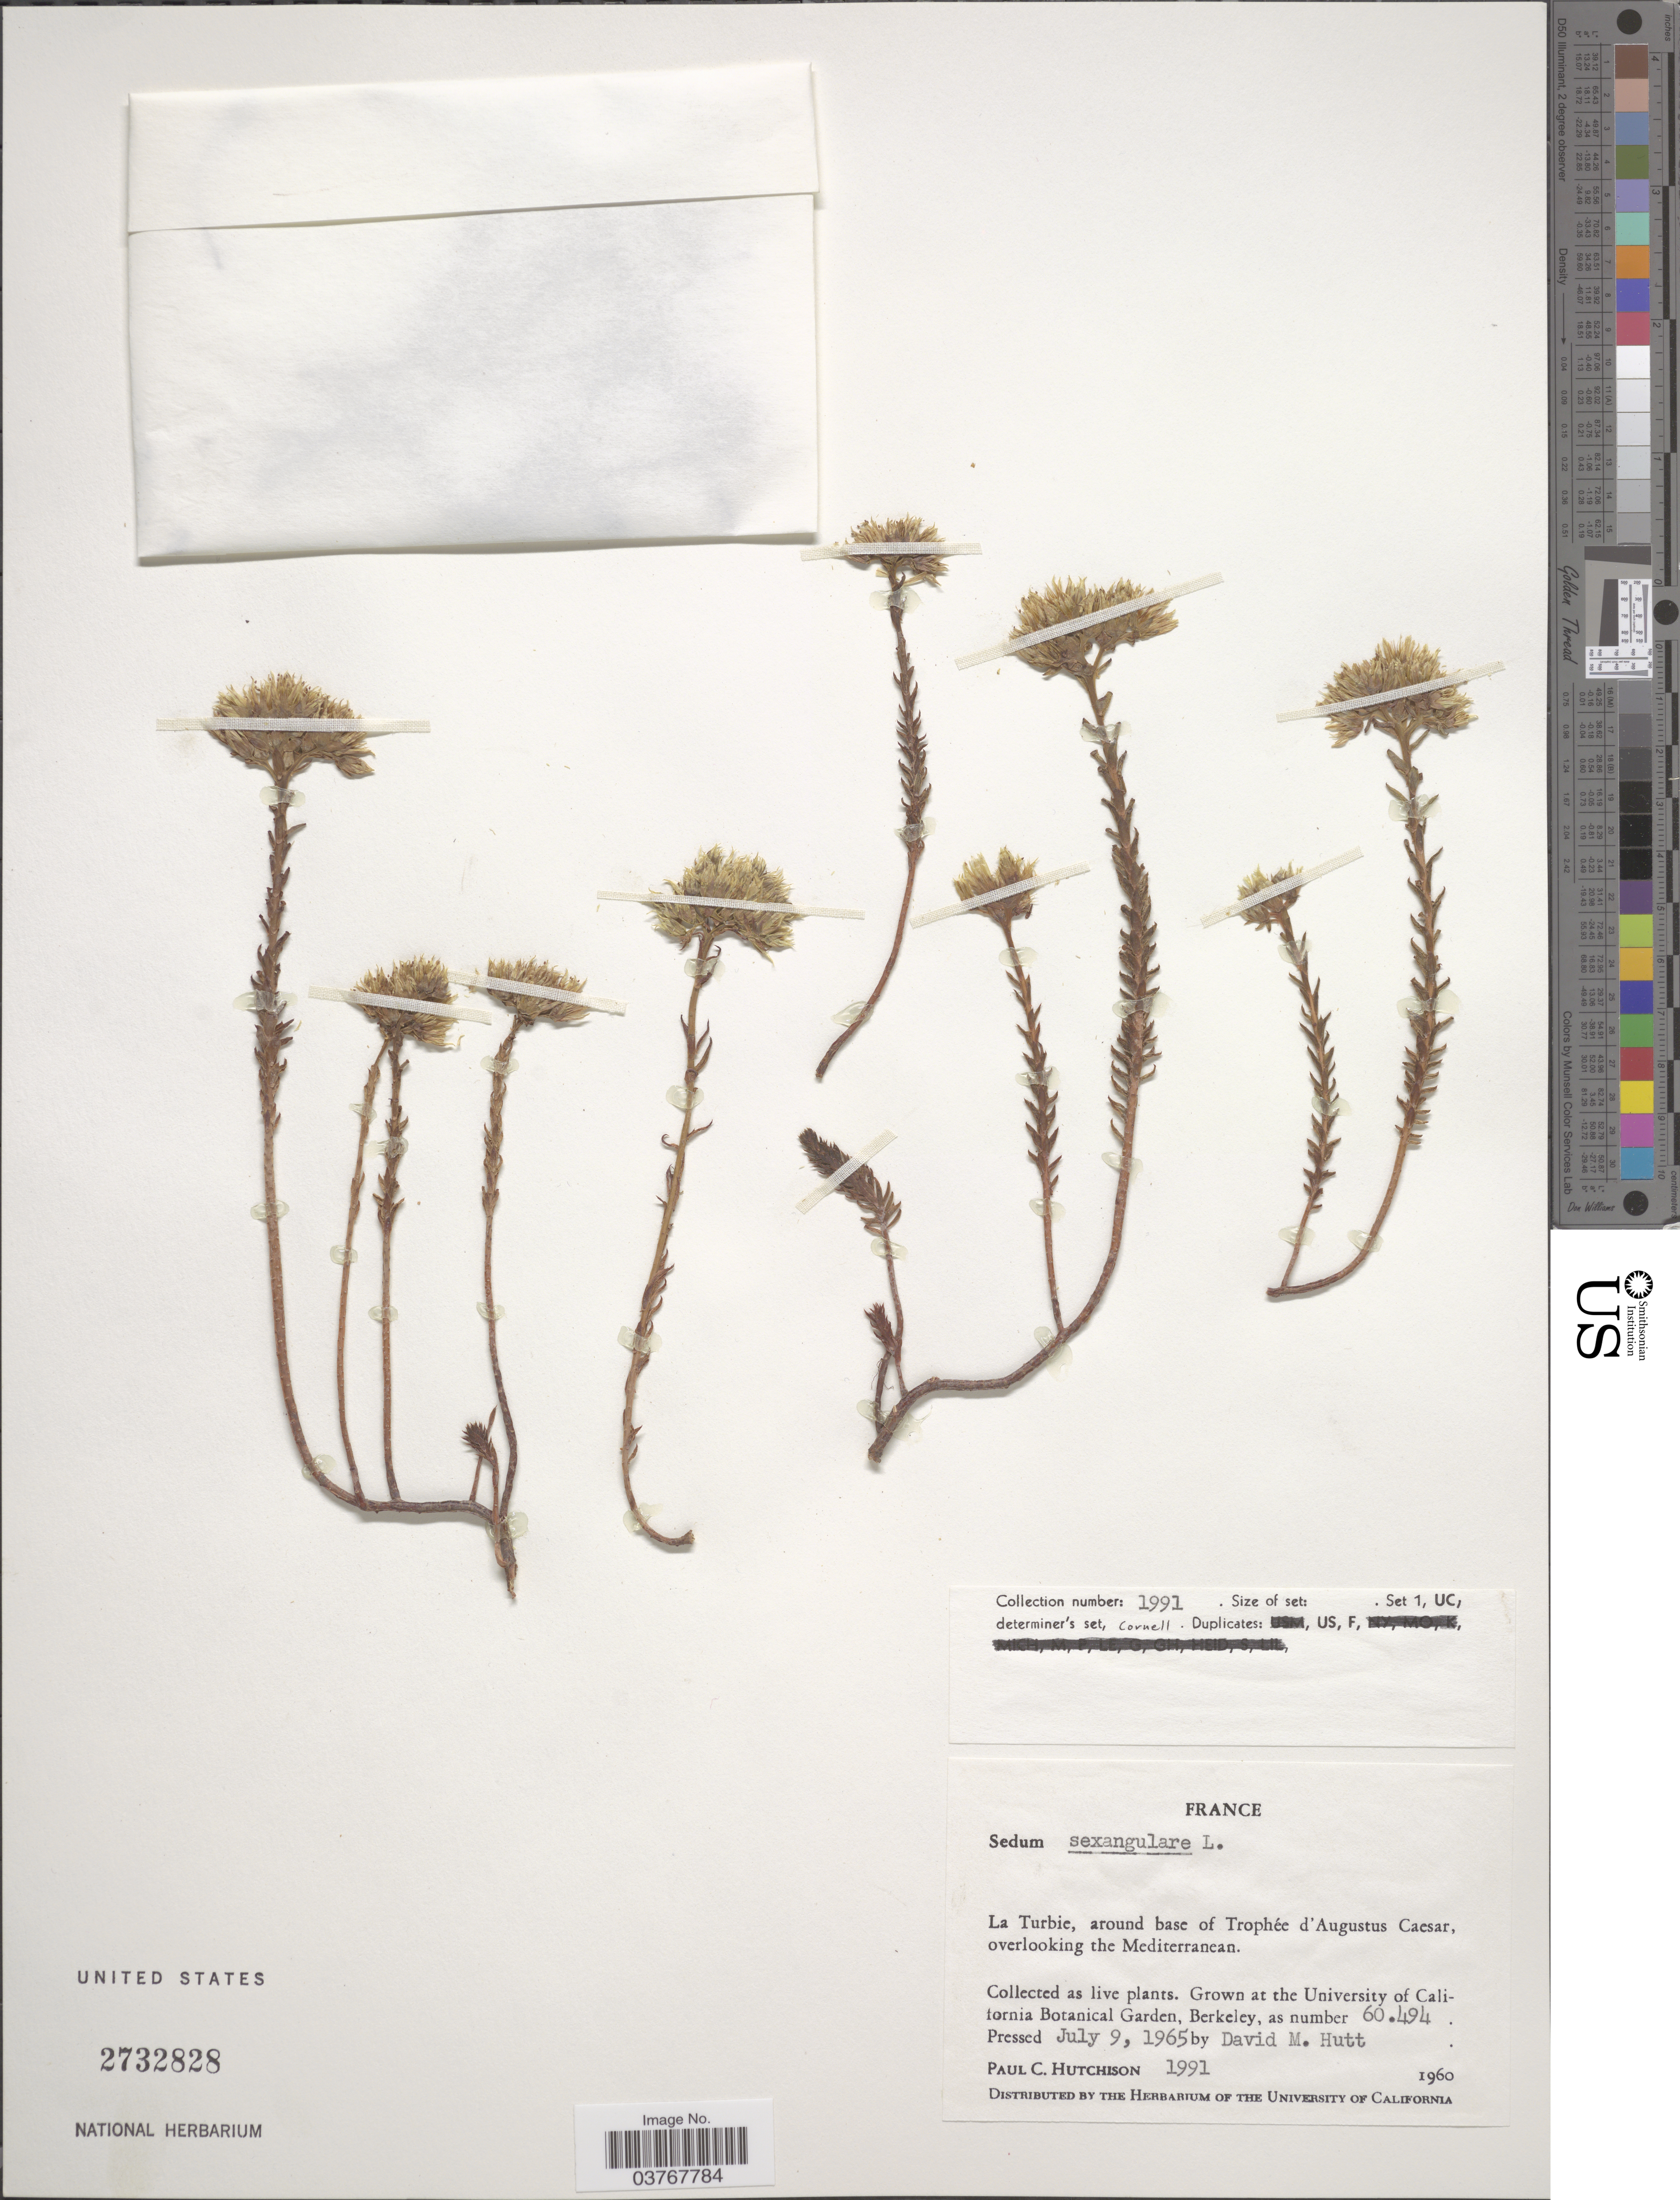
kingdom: Plantae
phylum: Tracheophyta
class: Magnoliopsida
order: Saxifragales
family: Crassulaceae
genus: Sedum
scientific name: Sedum sexangulare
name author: L.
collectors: P. C. Hutchison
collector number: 60494?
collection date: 1965-07-09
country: France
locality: La Turbie, around base of Trophée d'Augustus Caesar, overlooking the Mediterranean. Grown at the University of California Botanical Garden, Berkeley.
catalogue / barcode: US 2732828